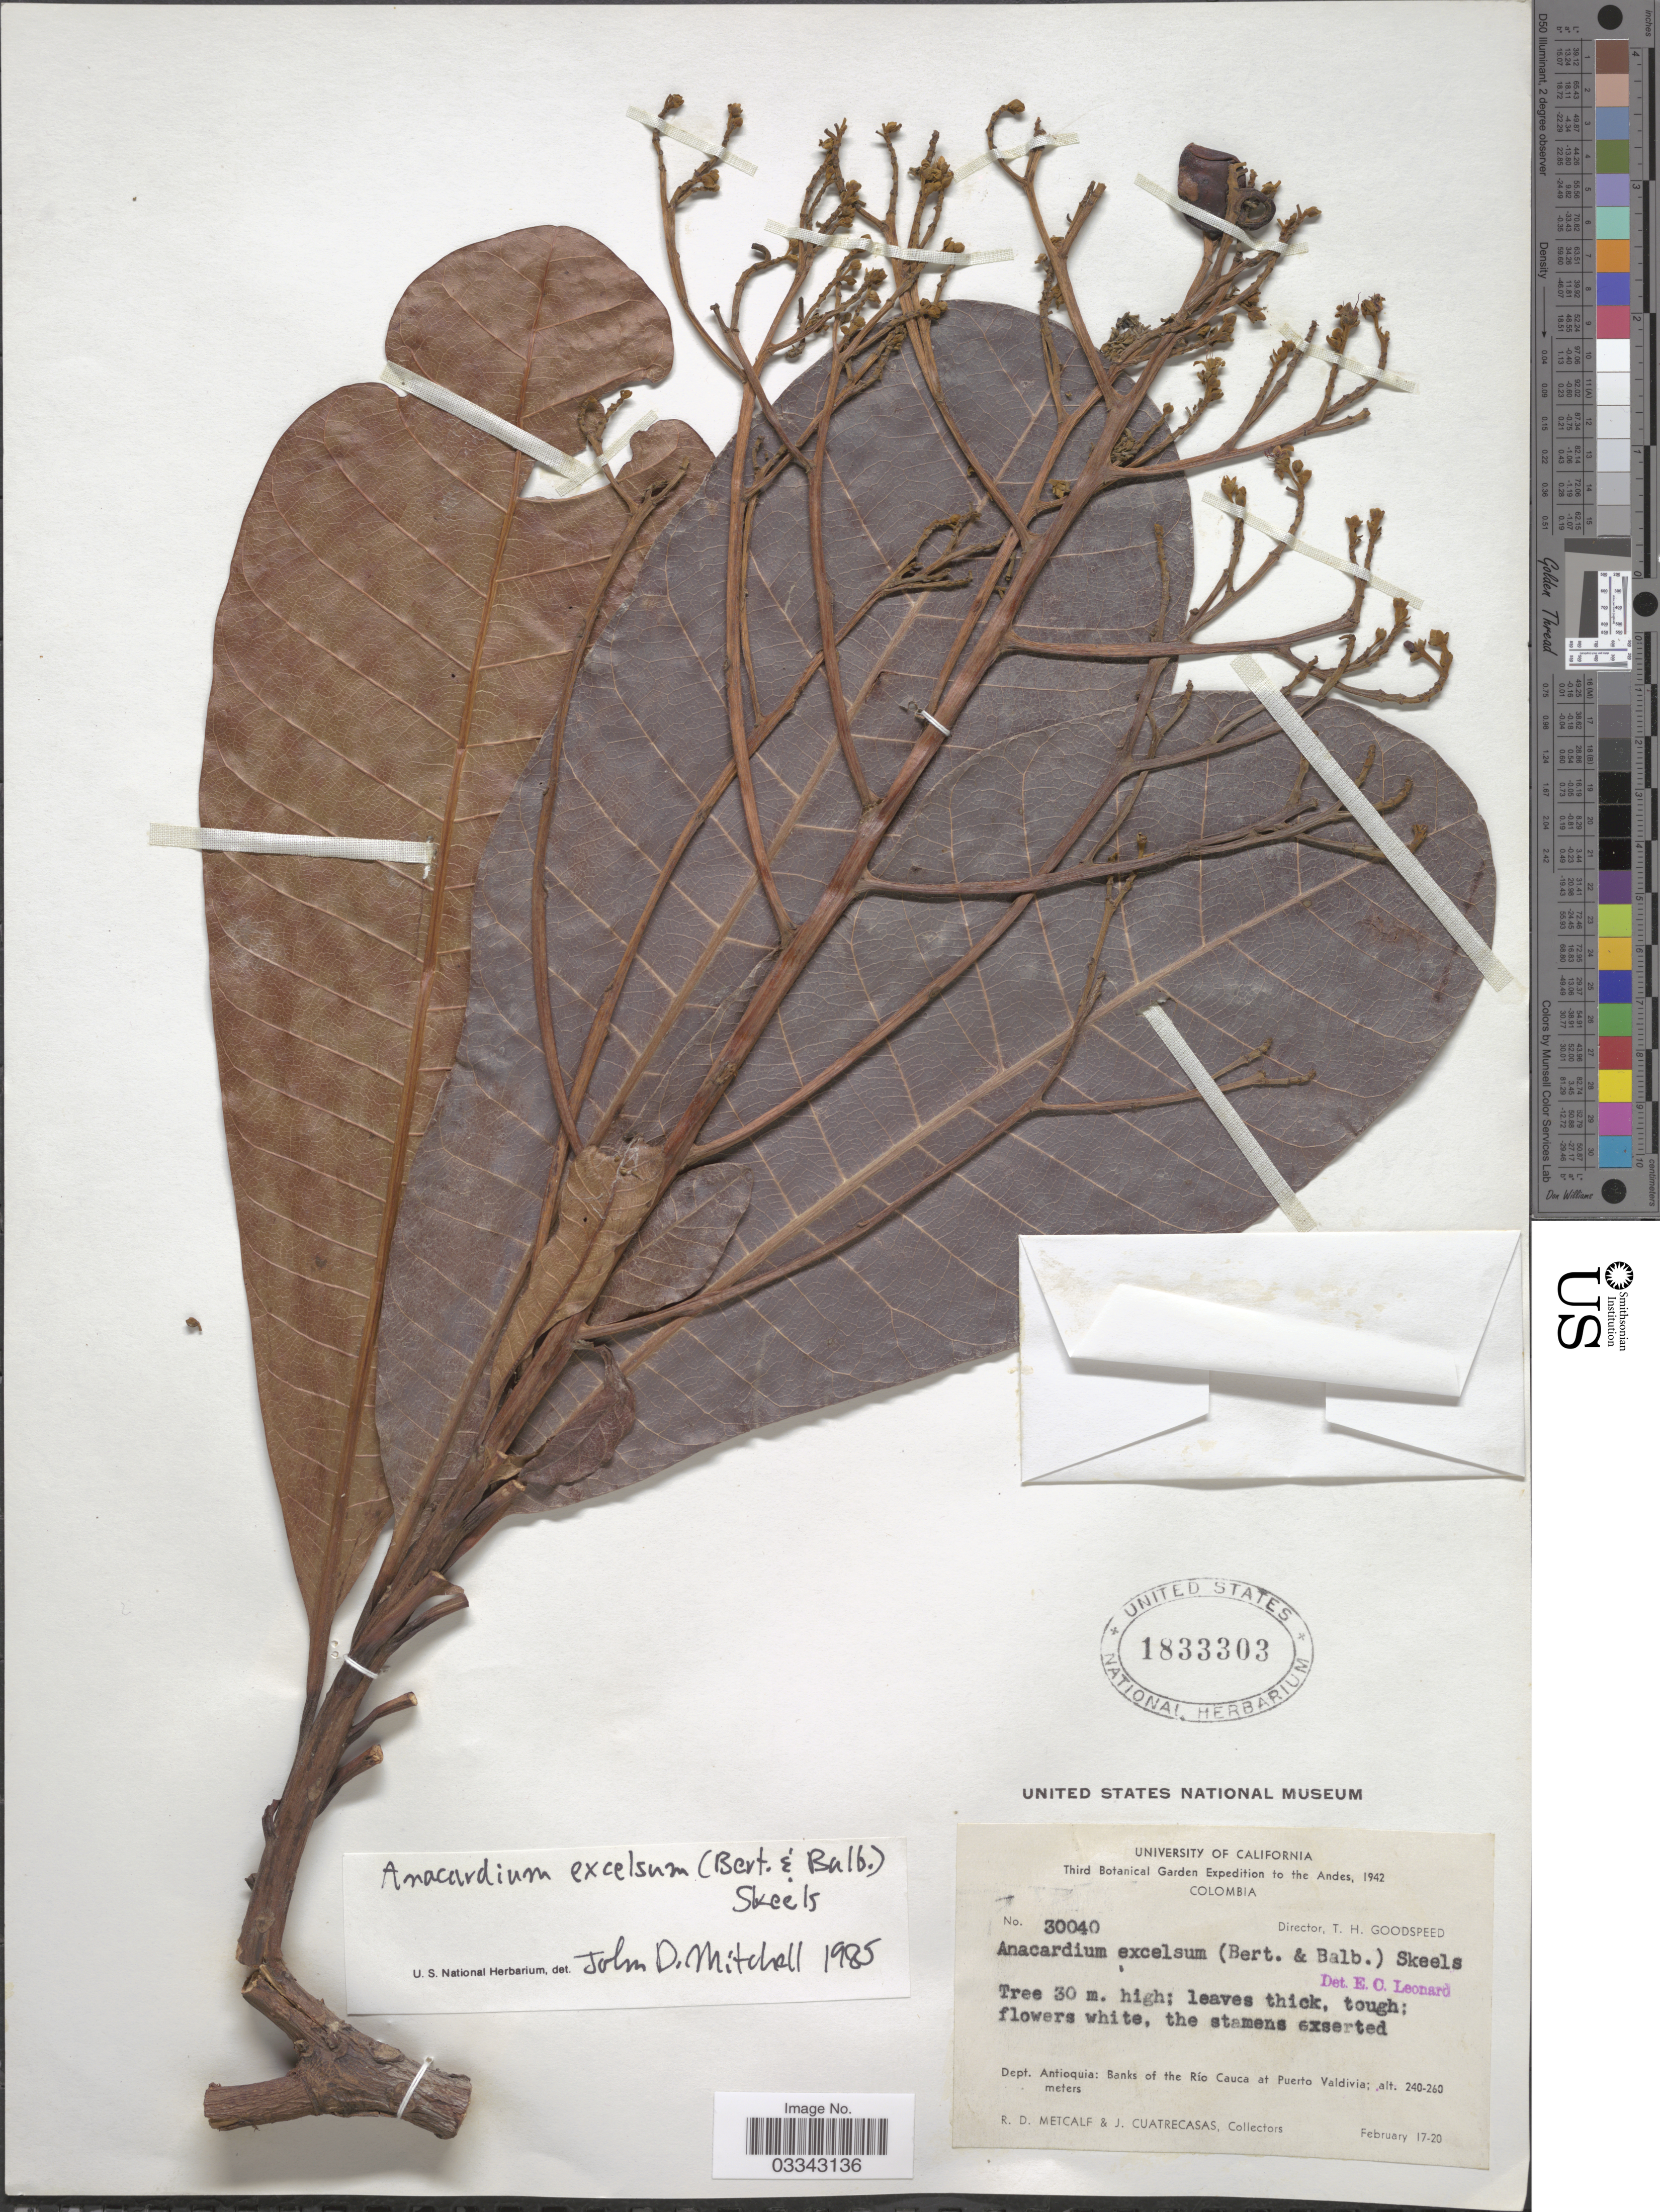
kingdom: Plantae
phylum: Tracheophyta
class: Magnoliopsida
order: Sapindales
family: Anacardiaceae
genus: Anacardium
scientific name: Anacardium excelsum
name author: (Kunth) Skeels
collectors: R. D. Metcalf & J. Cuatrecasas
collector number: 30040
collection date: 1942-02-17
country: Colombia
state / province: Antioquia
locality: The Andes. Dept. Antioquia: Banks of the Río Cauca at Puerto Valdivia.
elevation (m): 240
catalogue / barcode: US 1833303